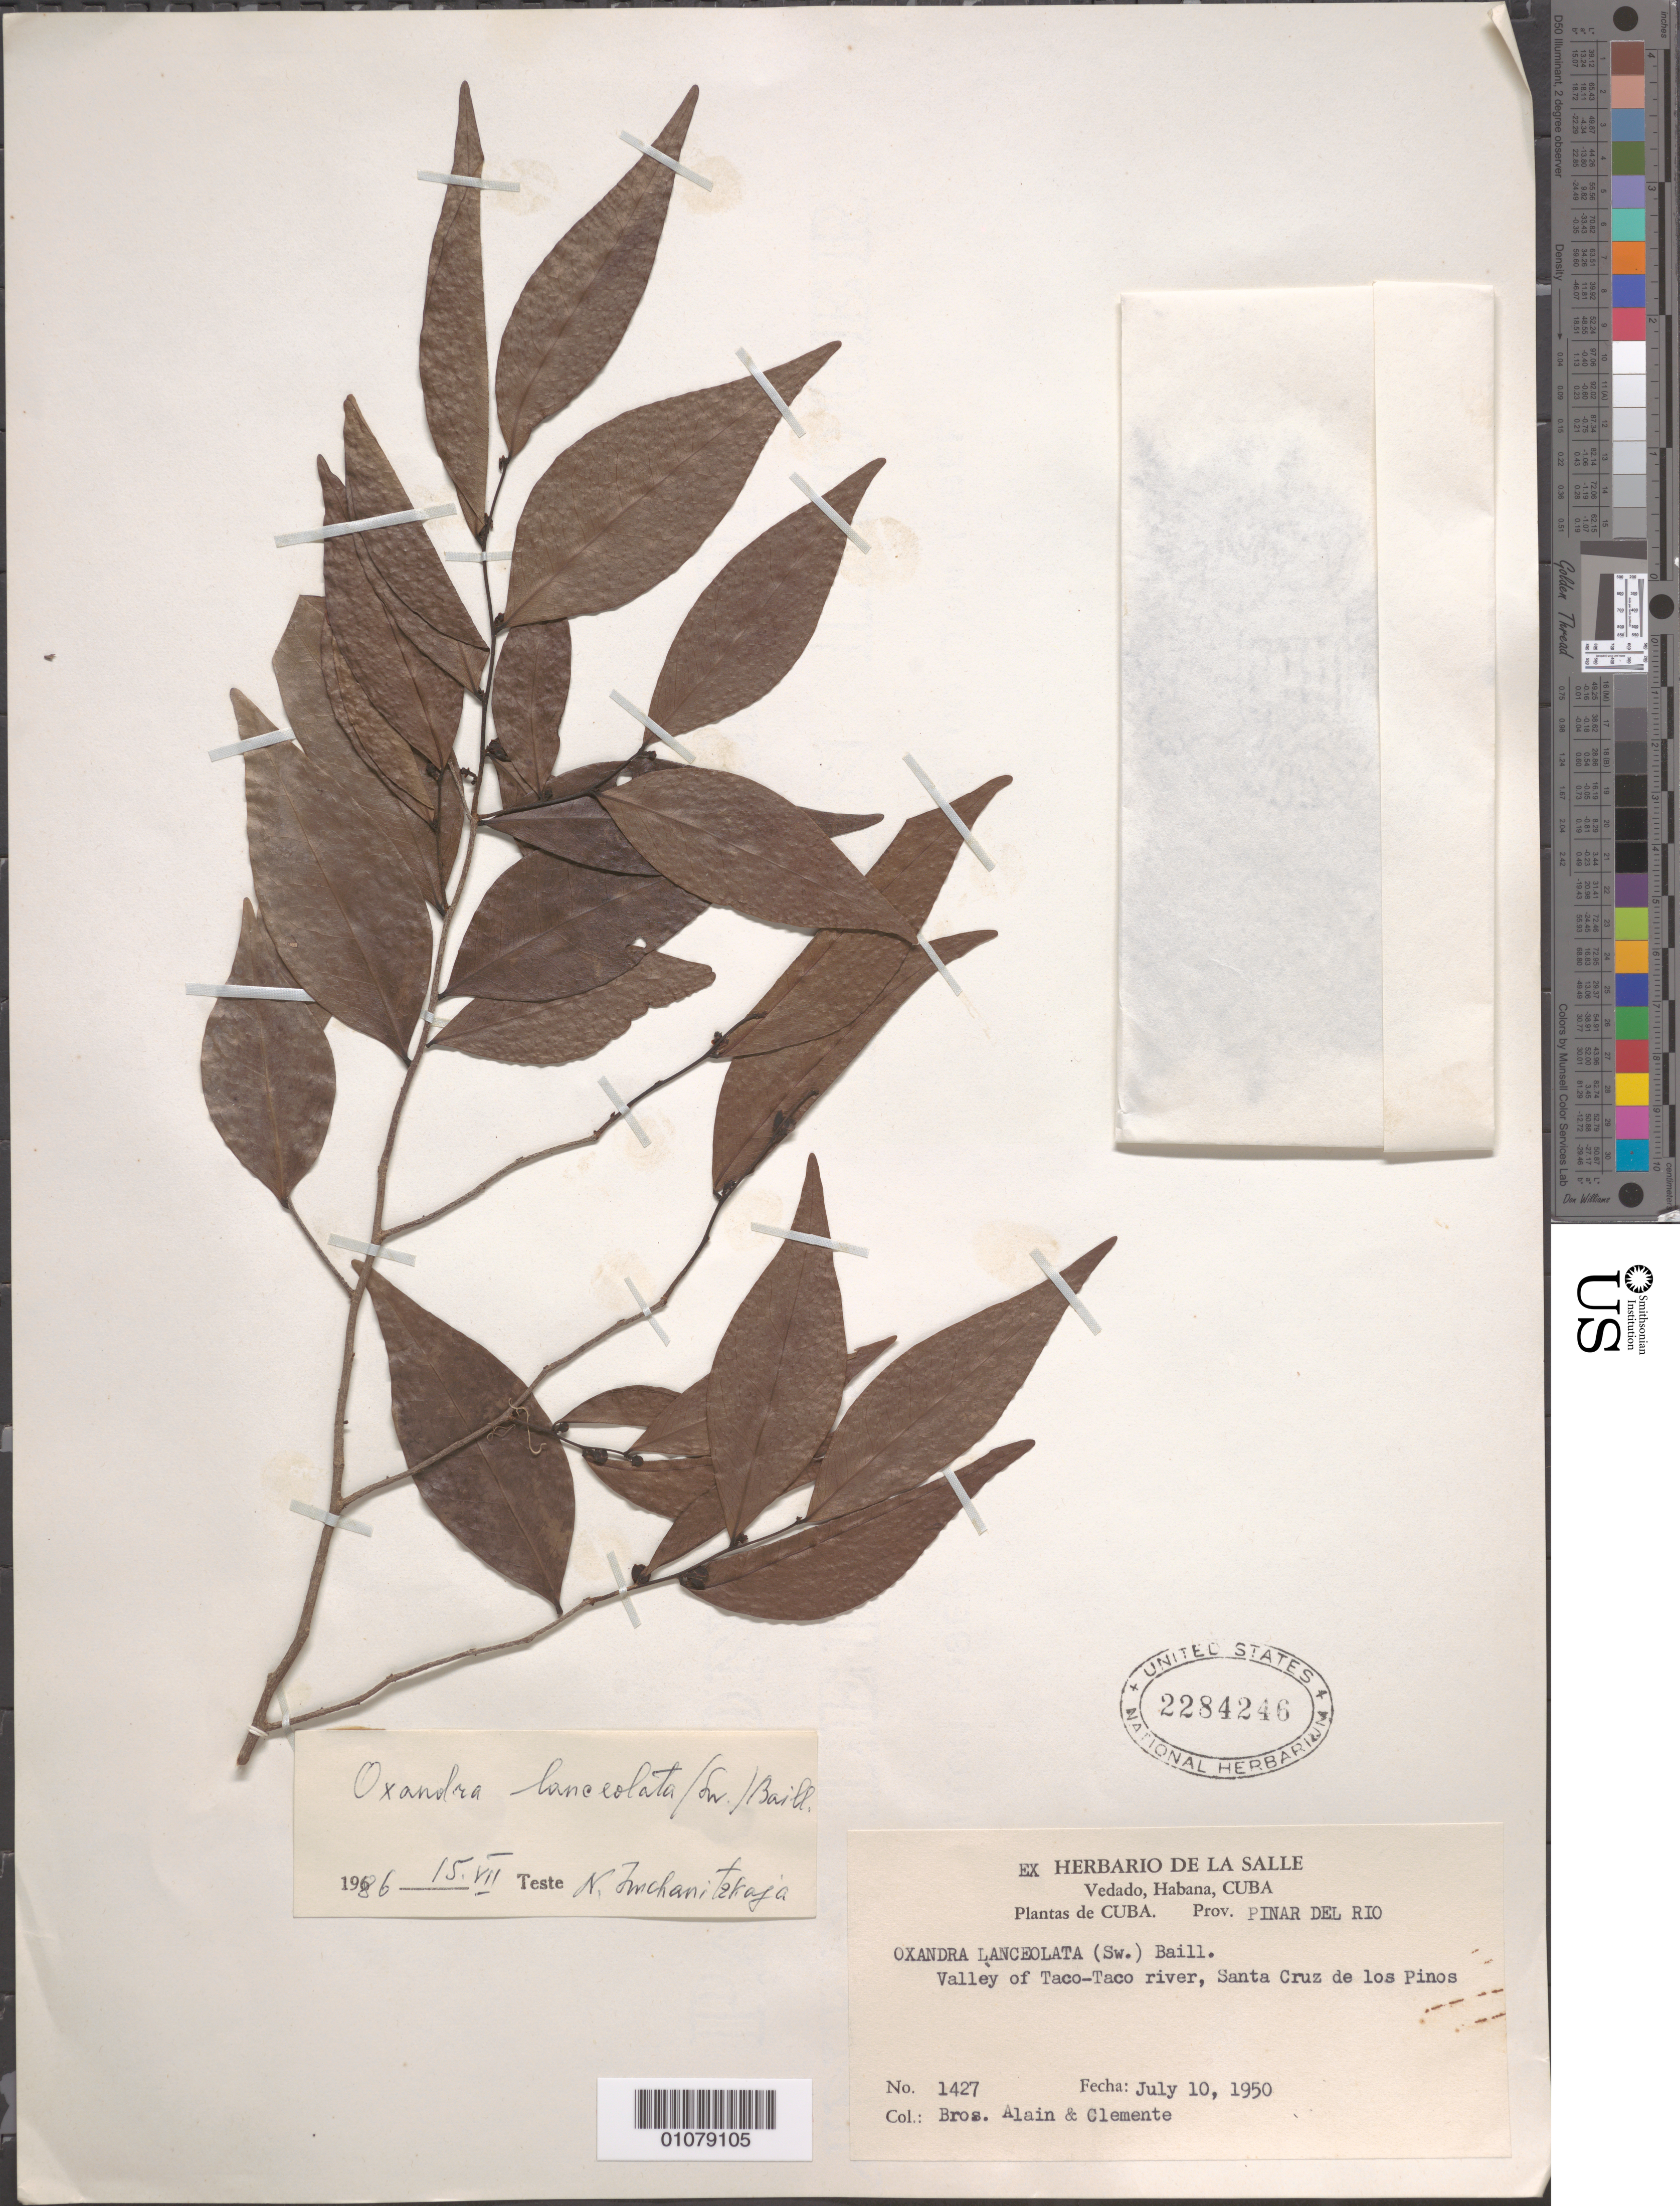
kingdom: Plantae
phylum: Tracheophyta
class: Magnoliopsida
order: Magnoliales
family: Annonaceae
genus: Oxandra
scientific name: Oxandra lanceolata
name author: (Sw.) Baill.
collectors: A. H. Liogier & Bro. Clemente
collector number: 1427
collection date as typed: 10 Jul 1950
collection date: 1950-07-10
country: Cuba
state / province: Pinar del Rio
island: Cuba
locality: Valley of Taco Taco river, Santa Cruz de Los Pinos, Prov Pinar del Rio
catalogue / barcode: US 2284246